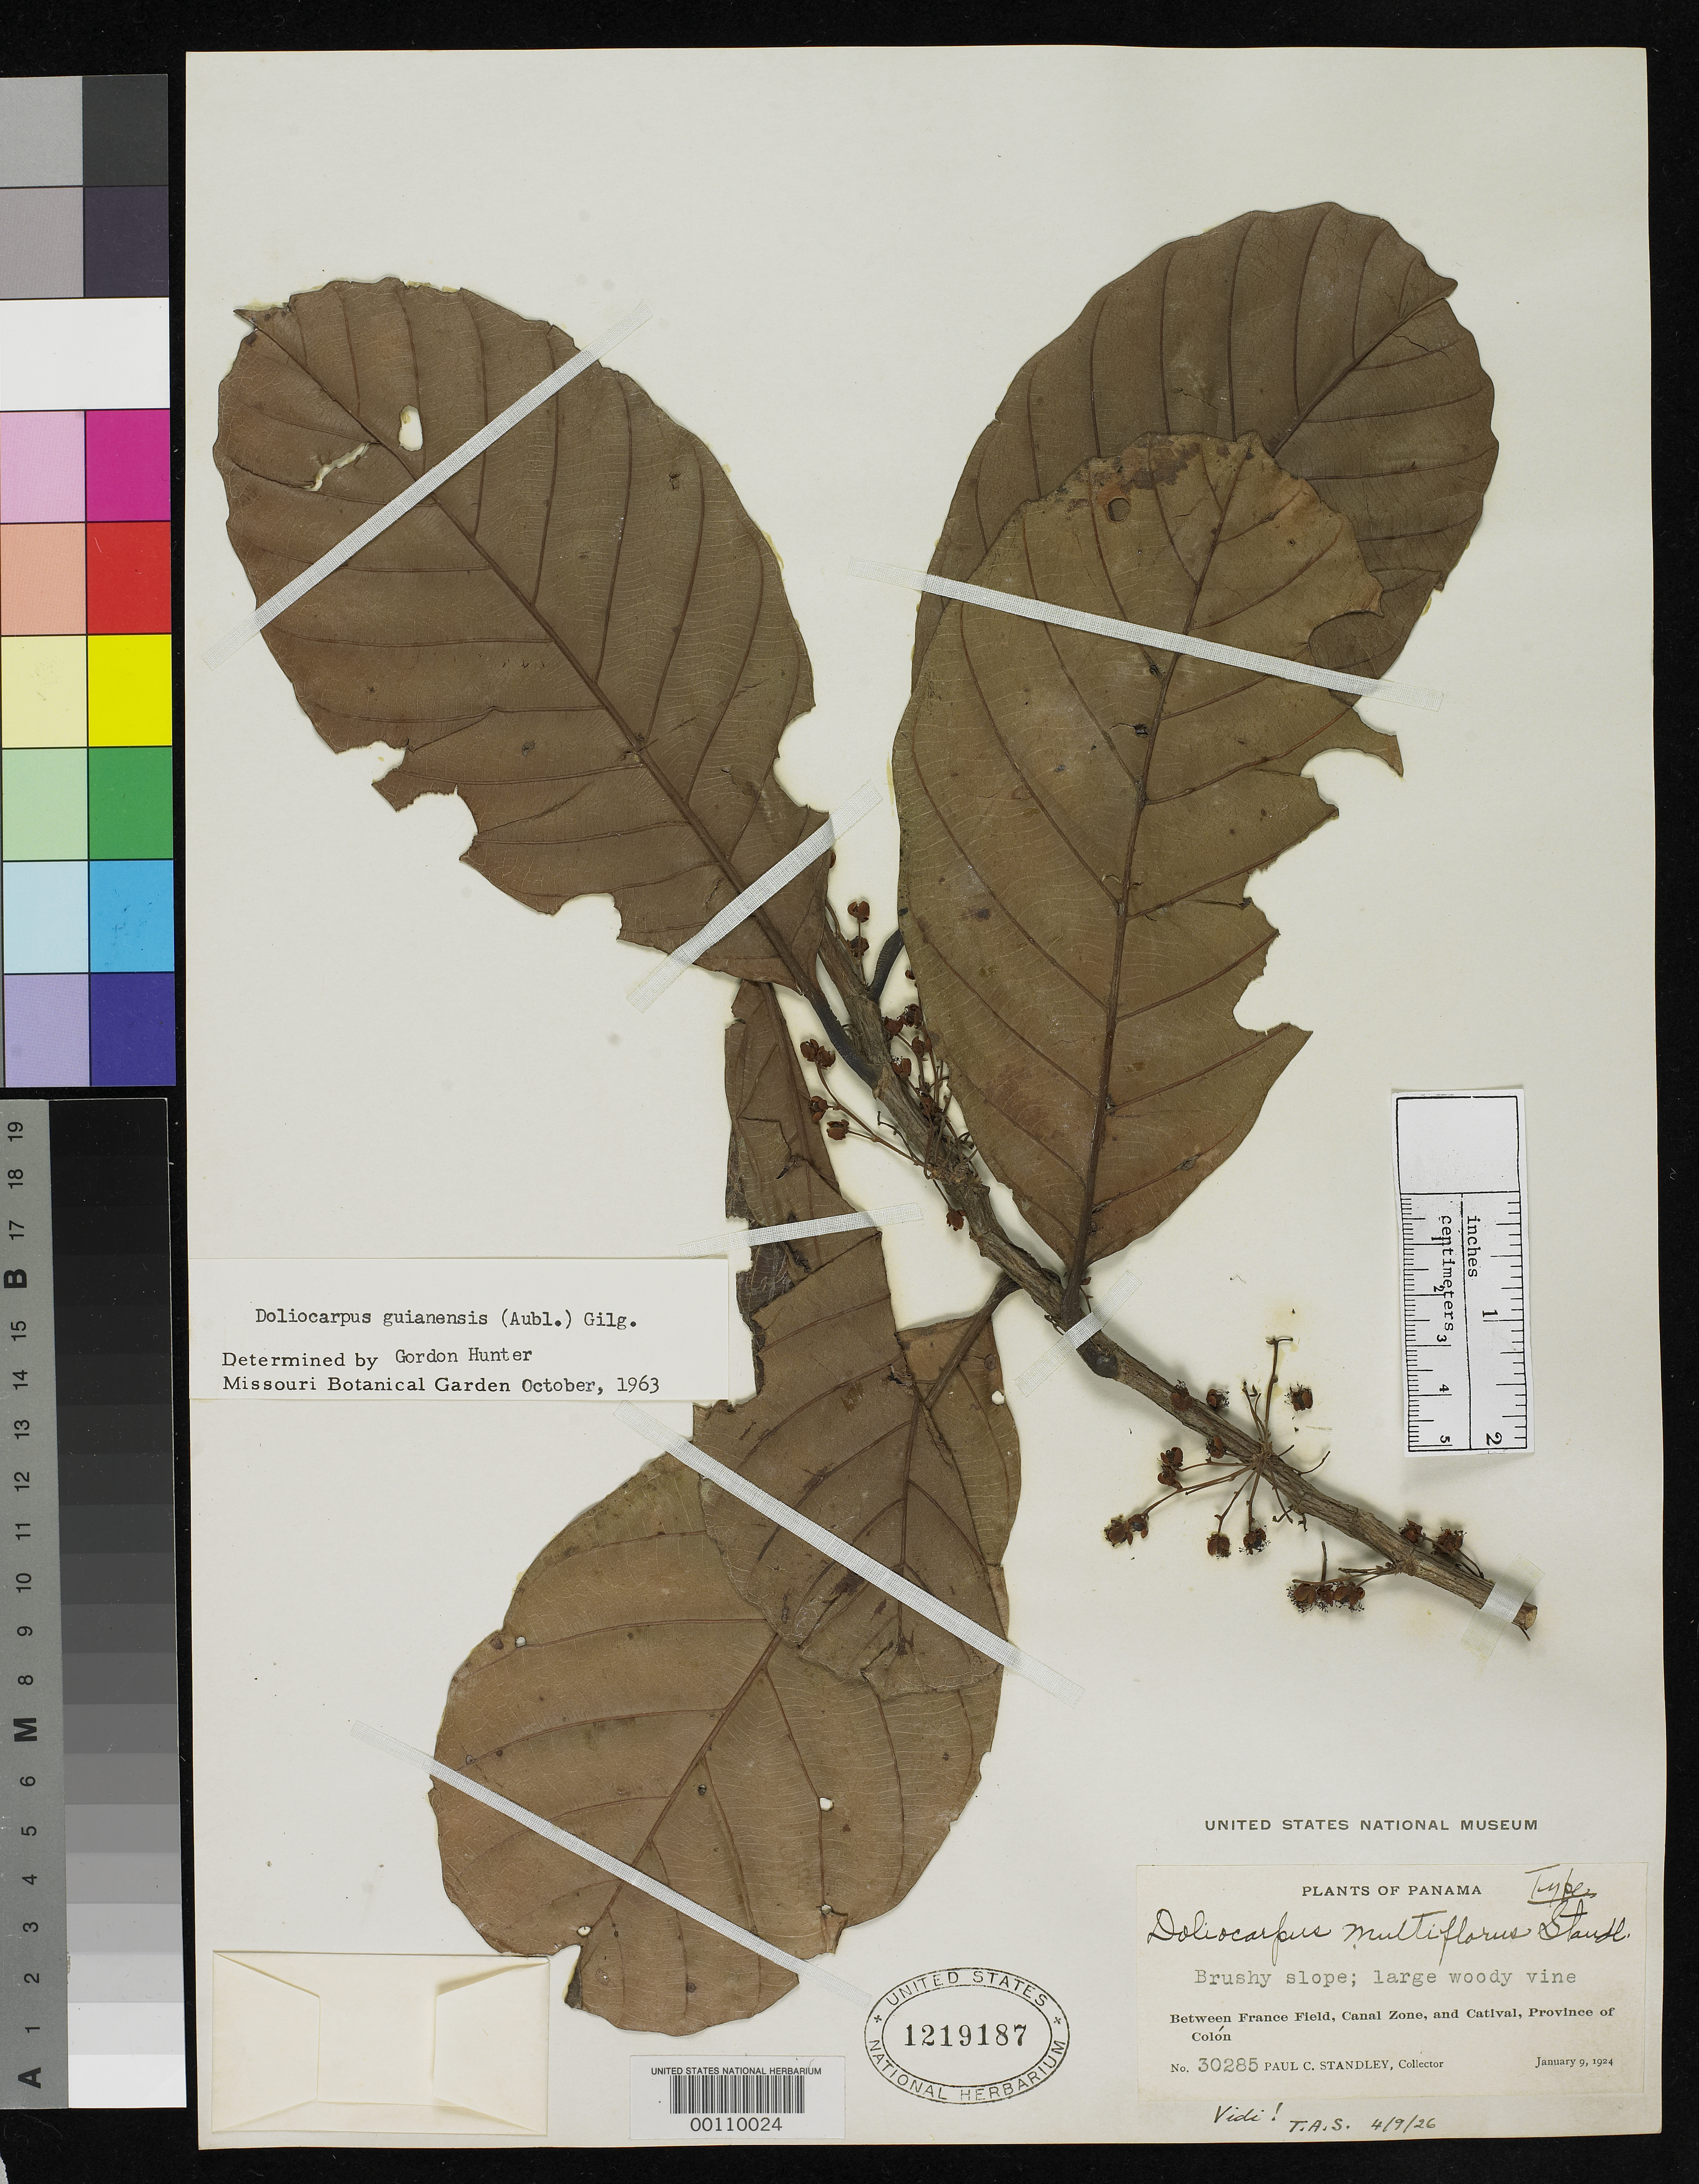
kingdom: Plantae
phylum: Tracheophyta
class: Magnoliopsida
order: Dilleniales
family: Dilleniaceae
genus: Doliocarpus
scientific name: Doliocarpus multiflorus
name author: Standl.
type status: Holotype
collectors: P. C. Standley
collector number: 30285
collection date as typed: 09 Jan 1924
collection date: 1924-01-09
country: Panama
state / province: Colón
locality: Near Catival, near sea level.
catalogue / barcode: US 1219187